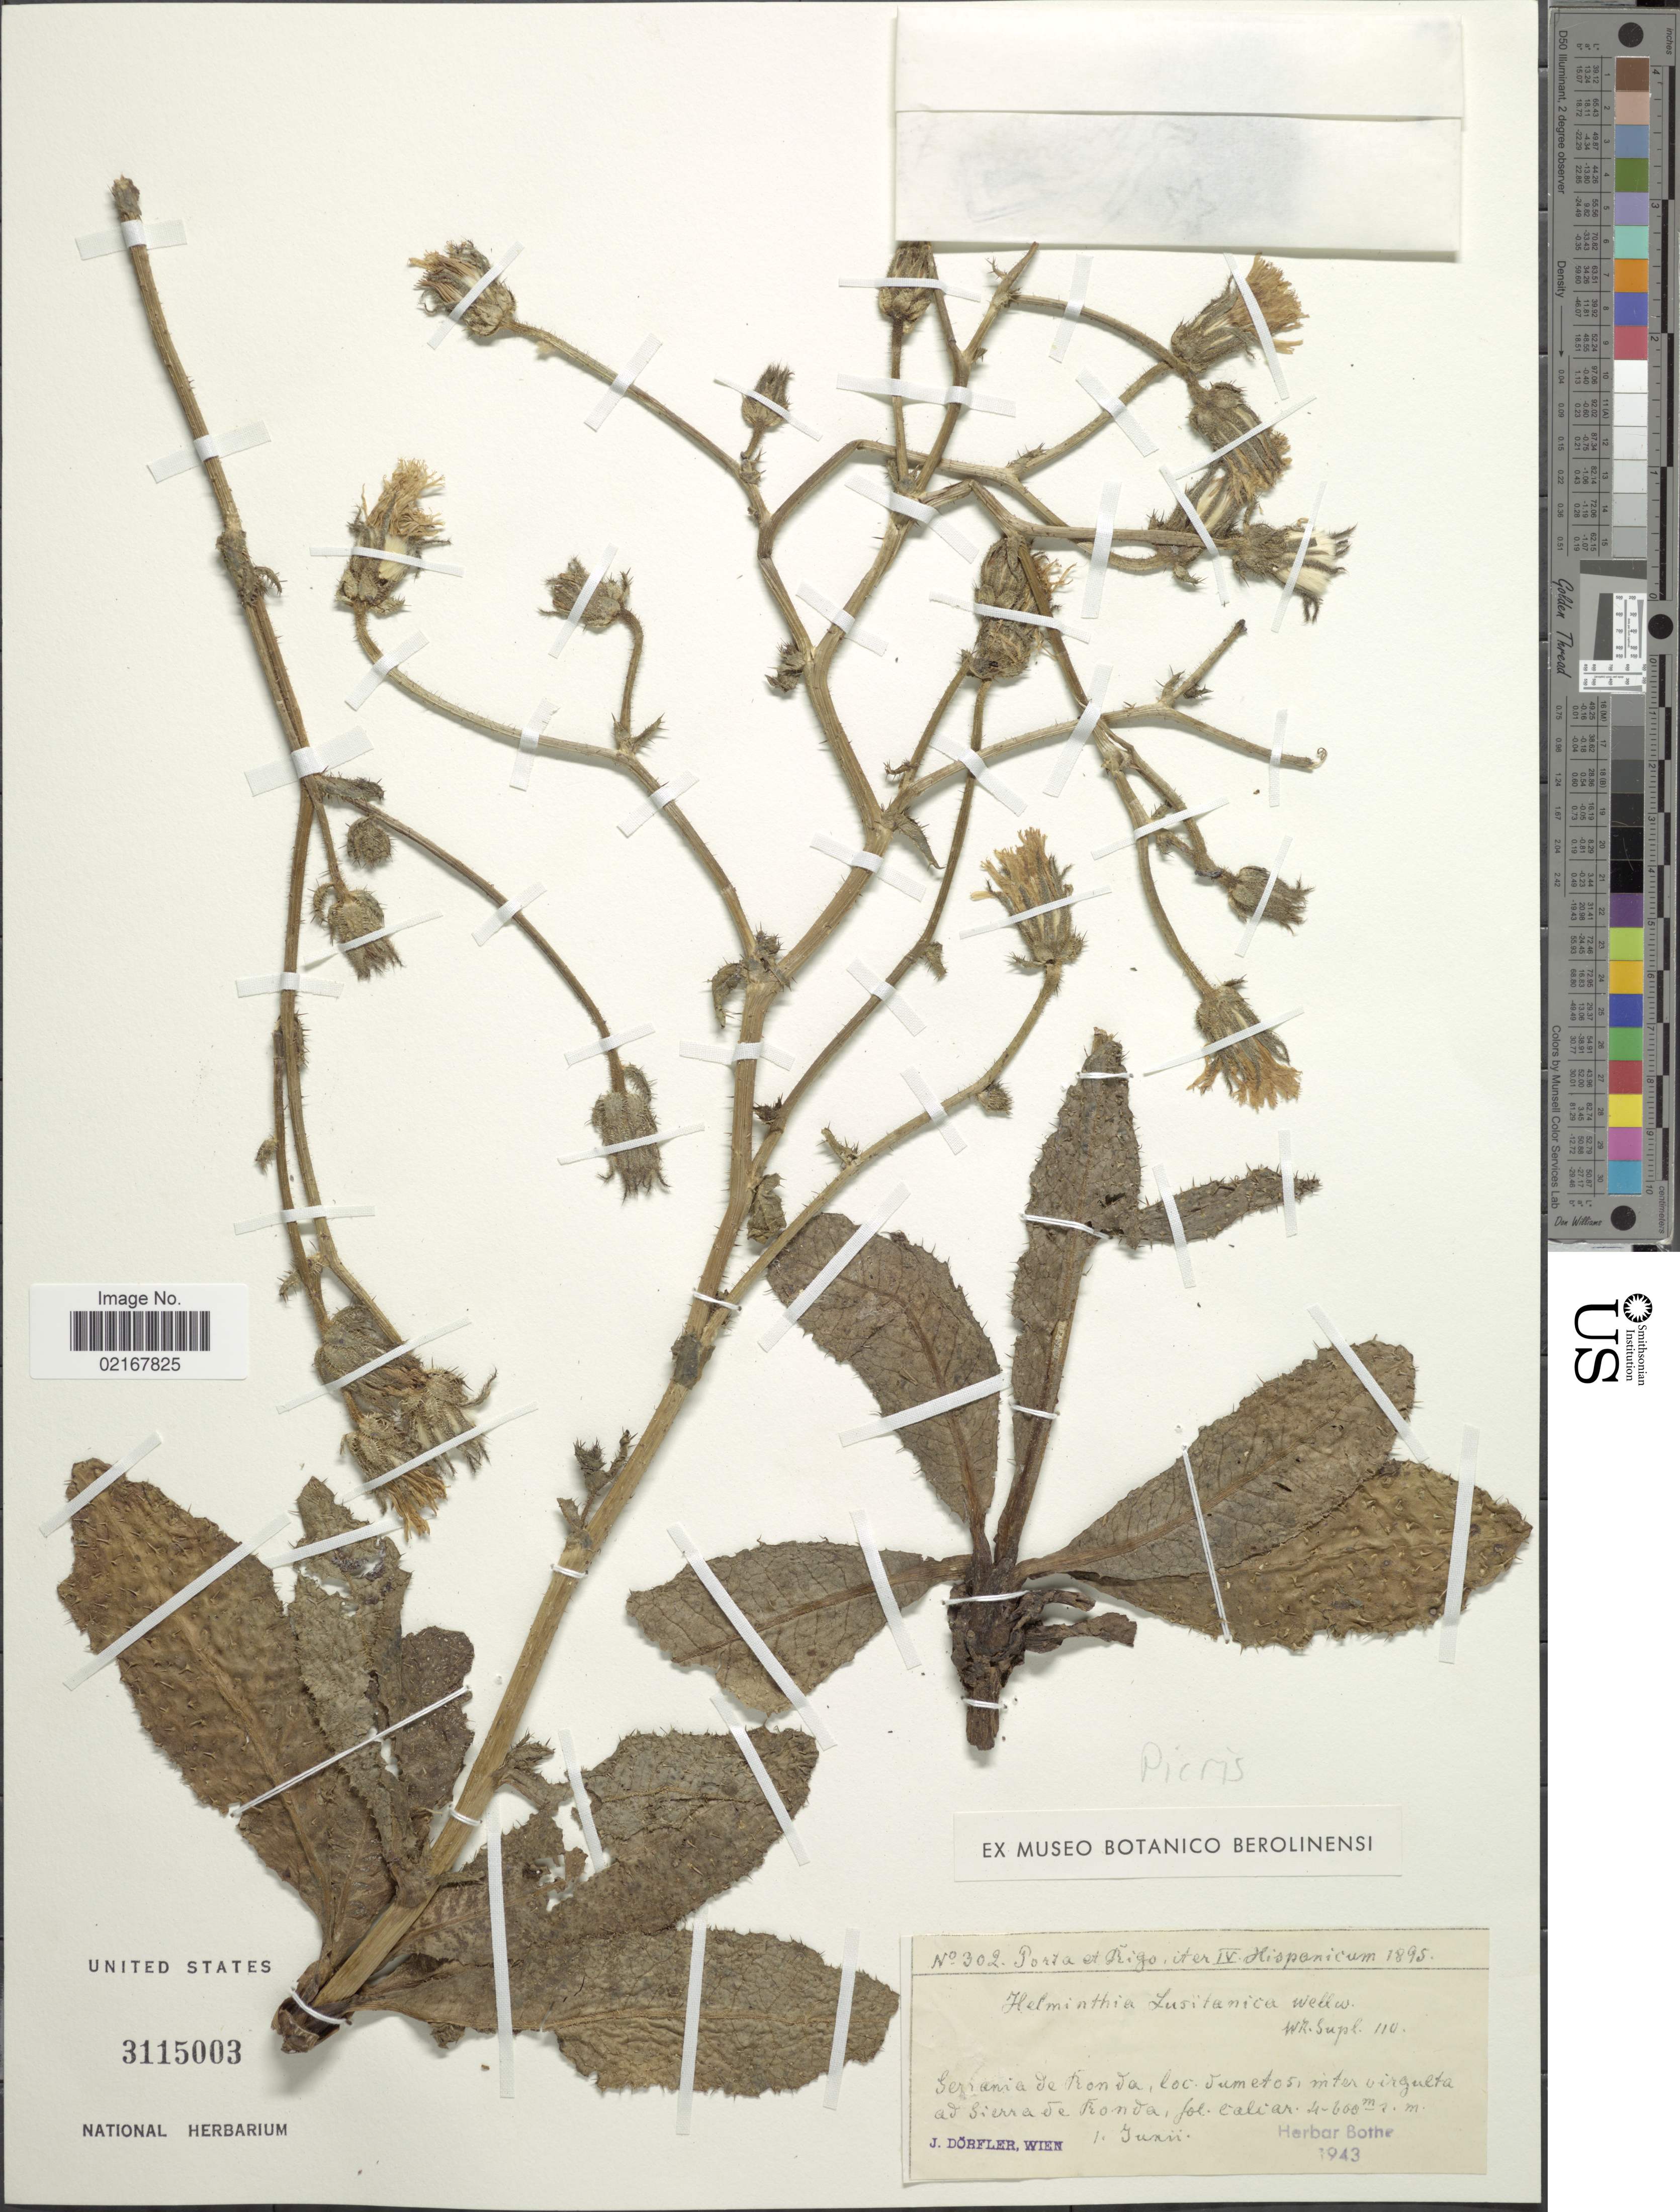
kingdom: Plantae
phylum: Tracheophyta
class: Magnoliopsida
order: Asterales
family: Asteraceae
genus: Picris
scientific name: Picris comosa subsp. lusitanica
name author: (Welw. ex Schltdl.) Talavera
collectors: -- Porta & -- Rigo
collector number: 302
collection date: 1895-06-01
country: Spain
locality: Serrania de Ronda, ad Sierra de Ronda, Hispanicum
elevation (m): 400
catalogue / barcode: US 3115003